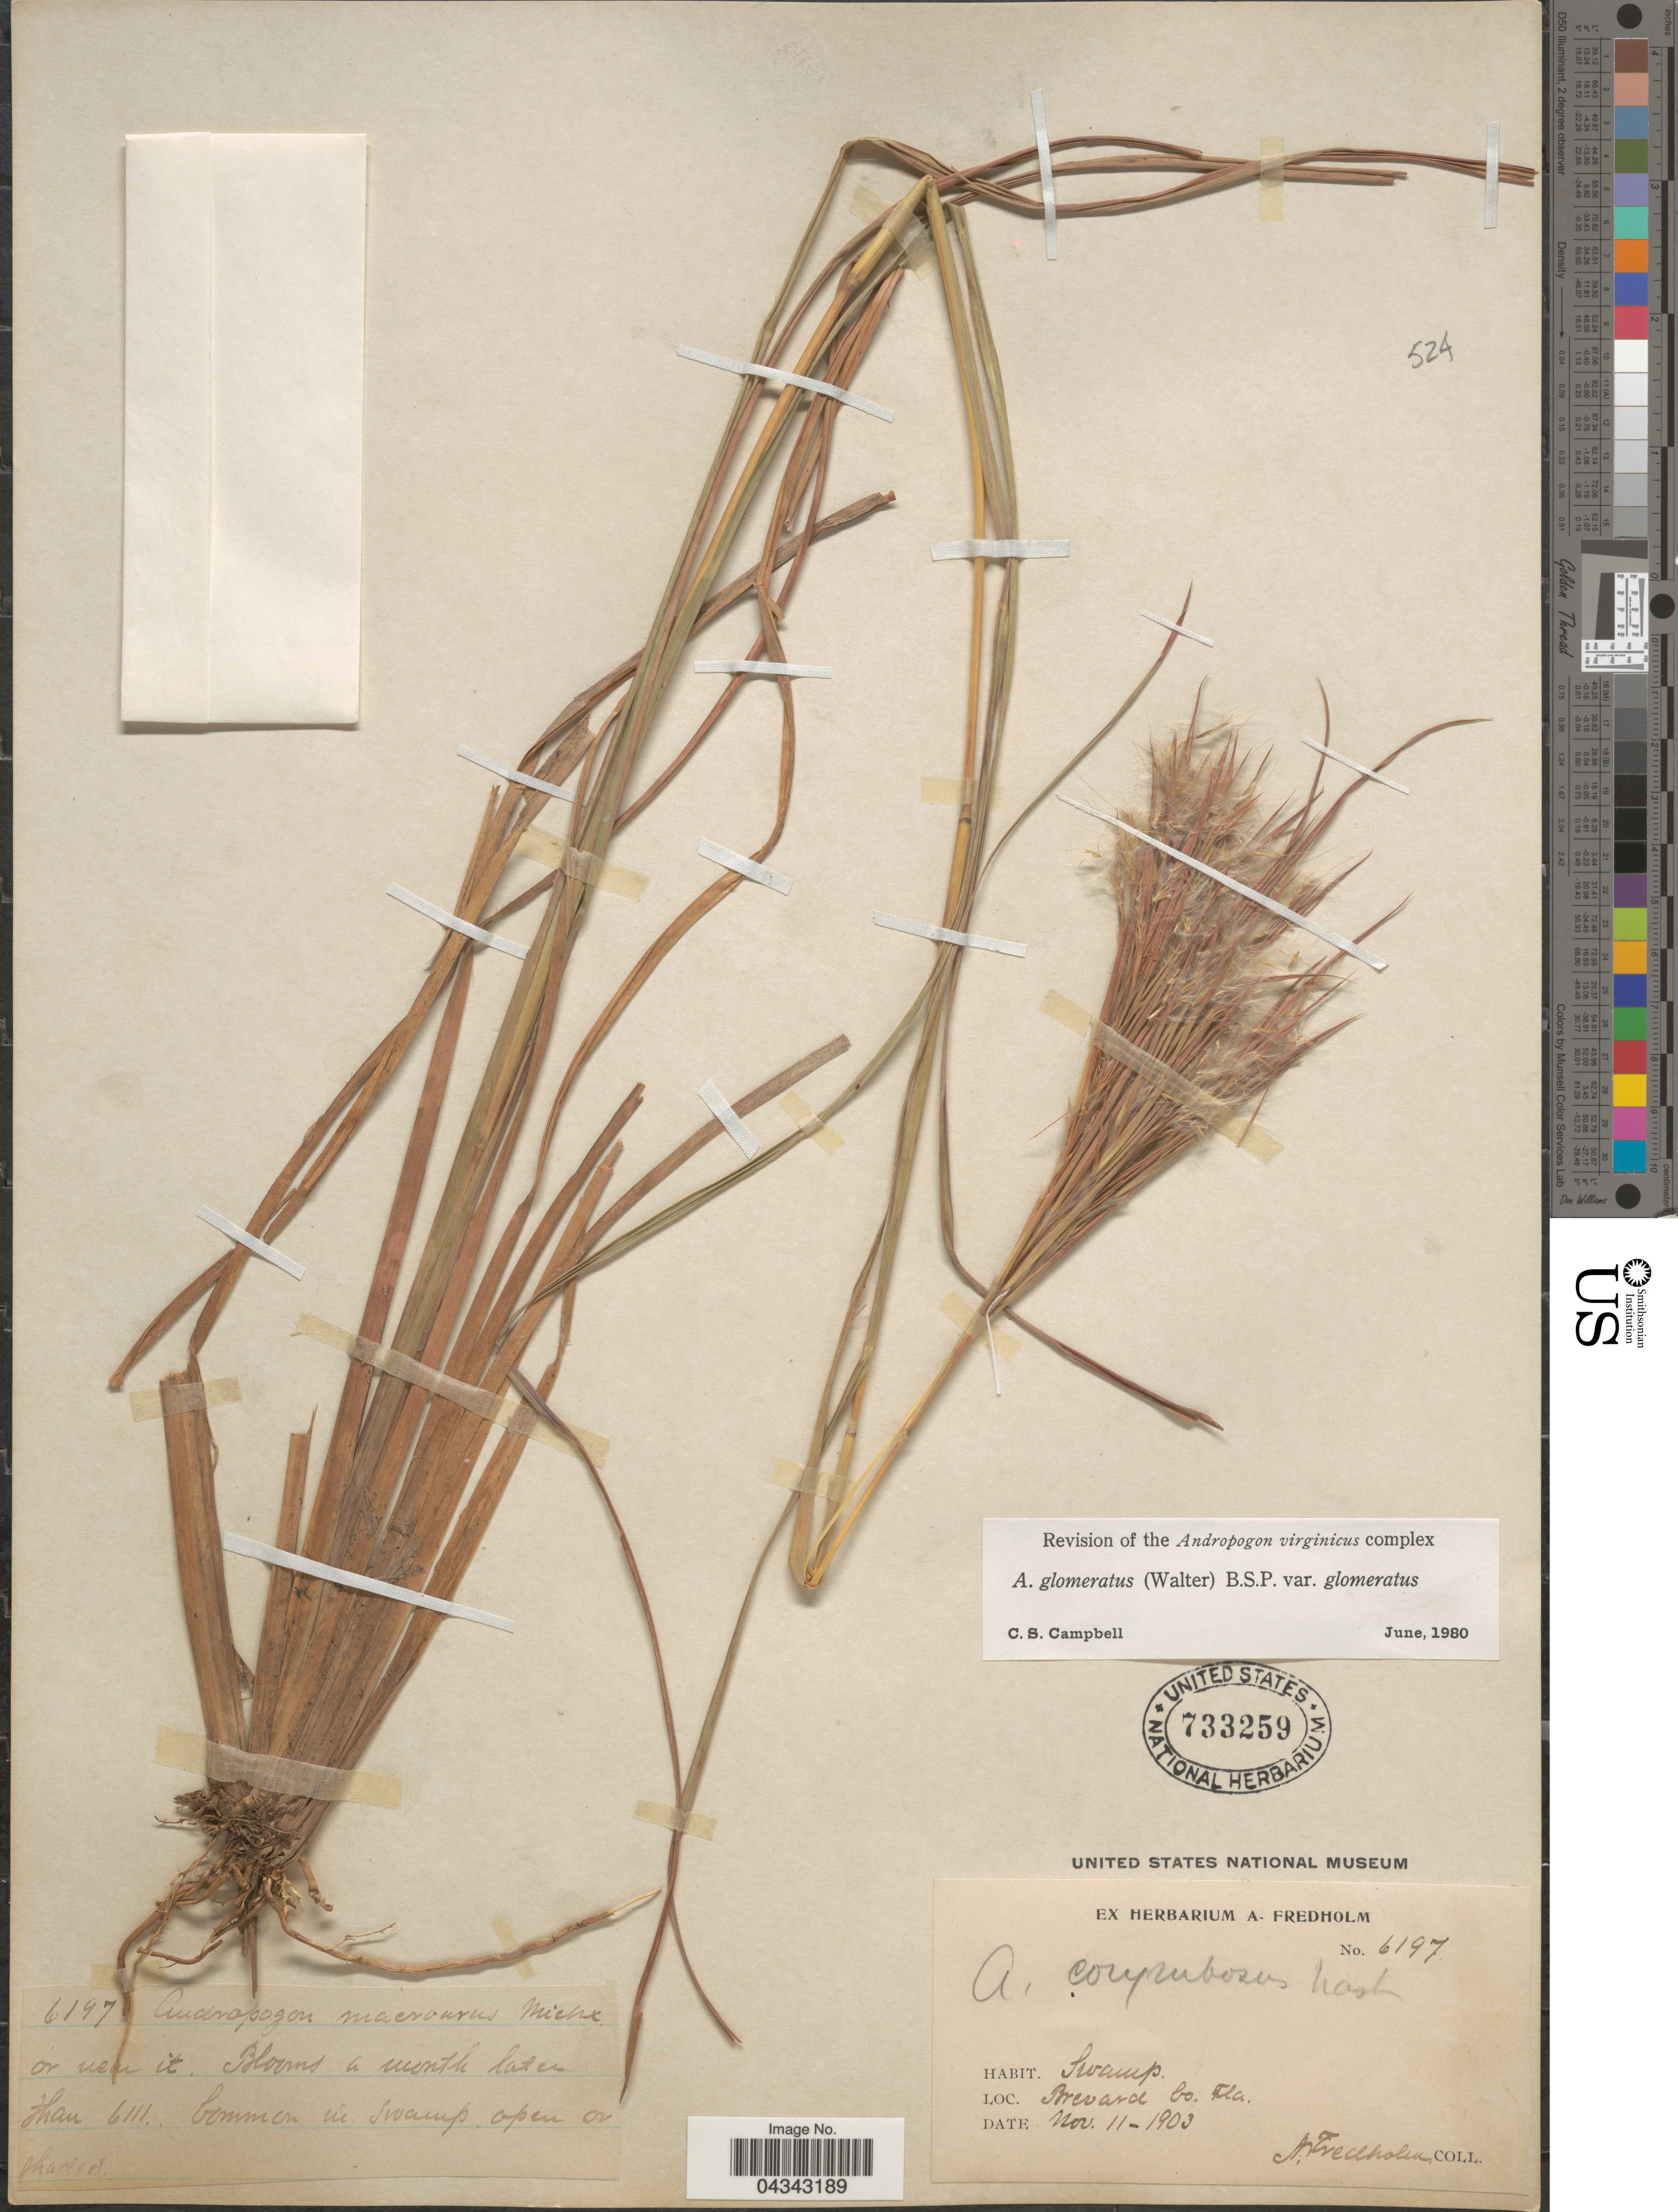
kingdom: Plantae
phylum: Tracheophyta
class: Liliopsida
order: Poales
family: Poaceae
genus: Andropogon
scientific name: Andropogon glomeratus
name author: (Walter) Britton, Stearns & Poggenb.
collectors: A. Fredholm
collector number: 6197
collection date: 1903-11-11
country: United States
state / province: Florida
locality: Brevard Co.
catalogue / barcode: US 733259